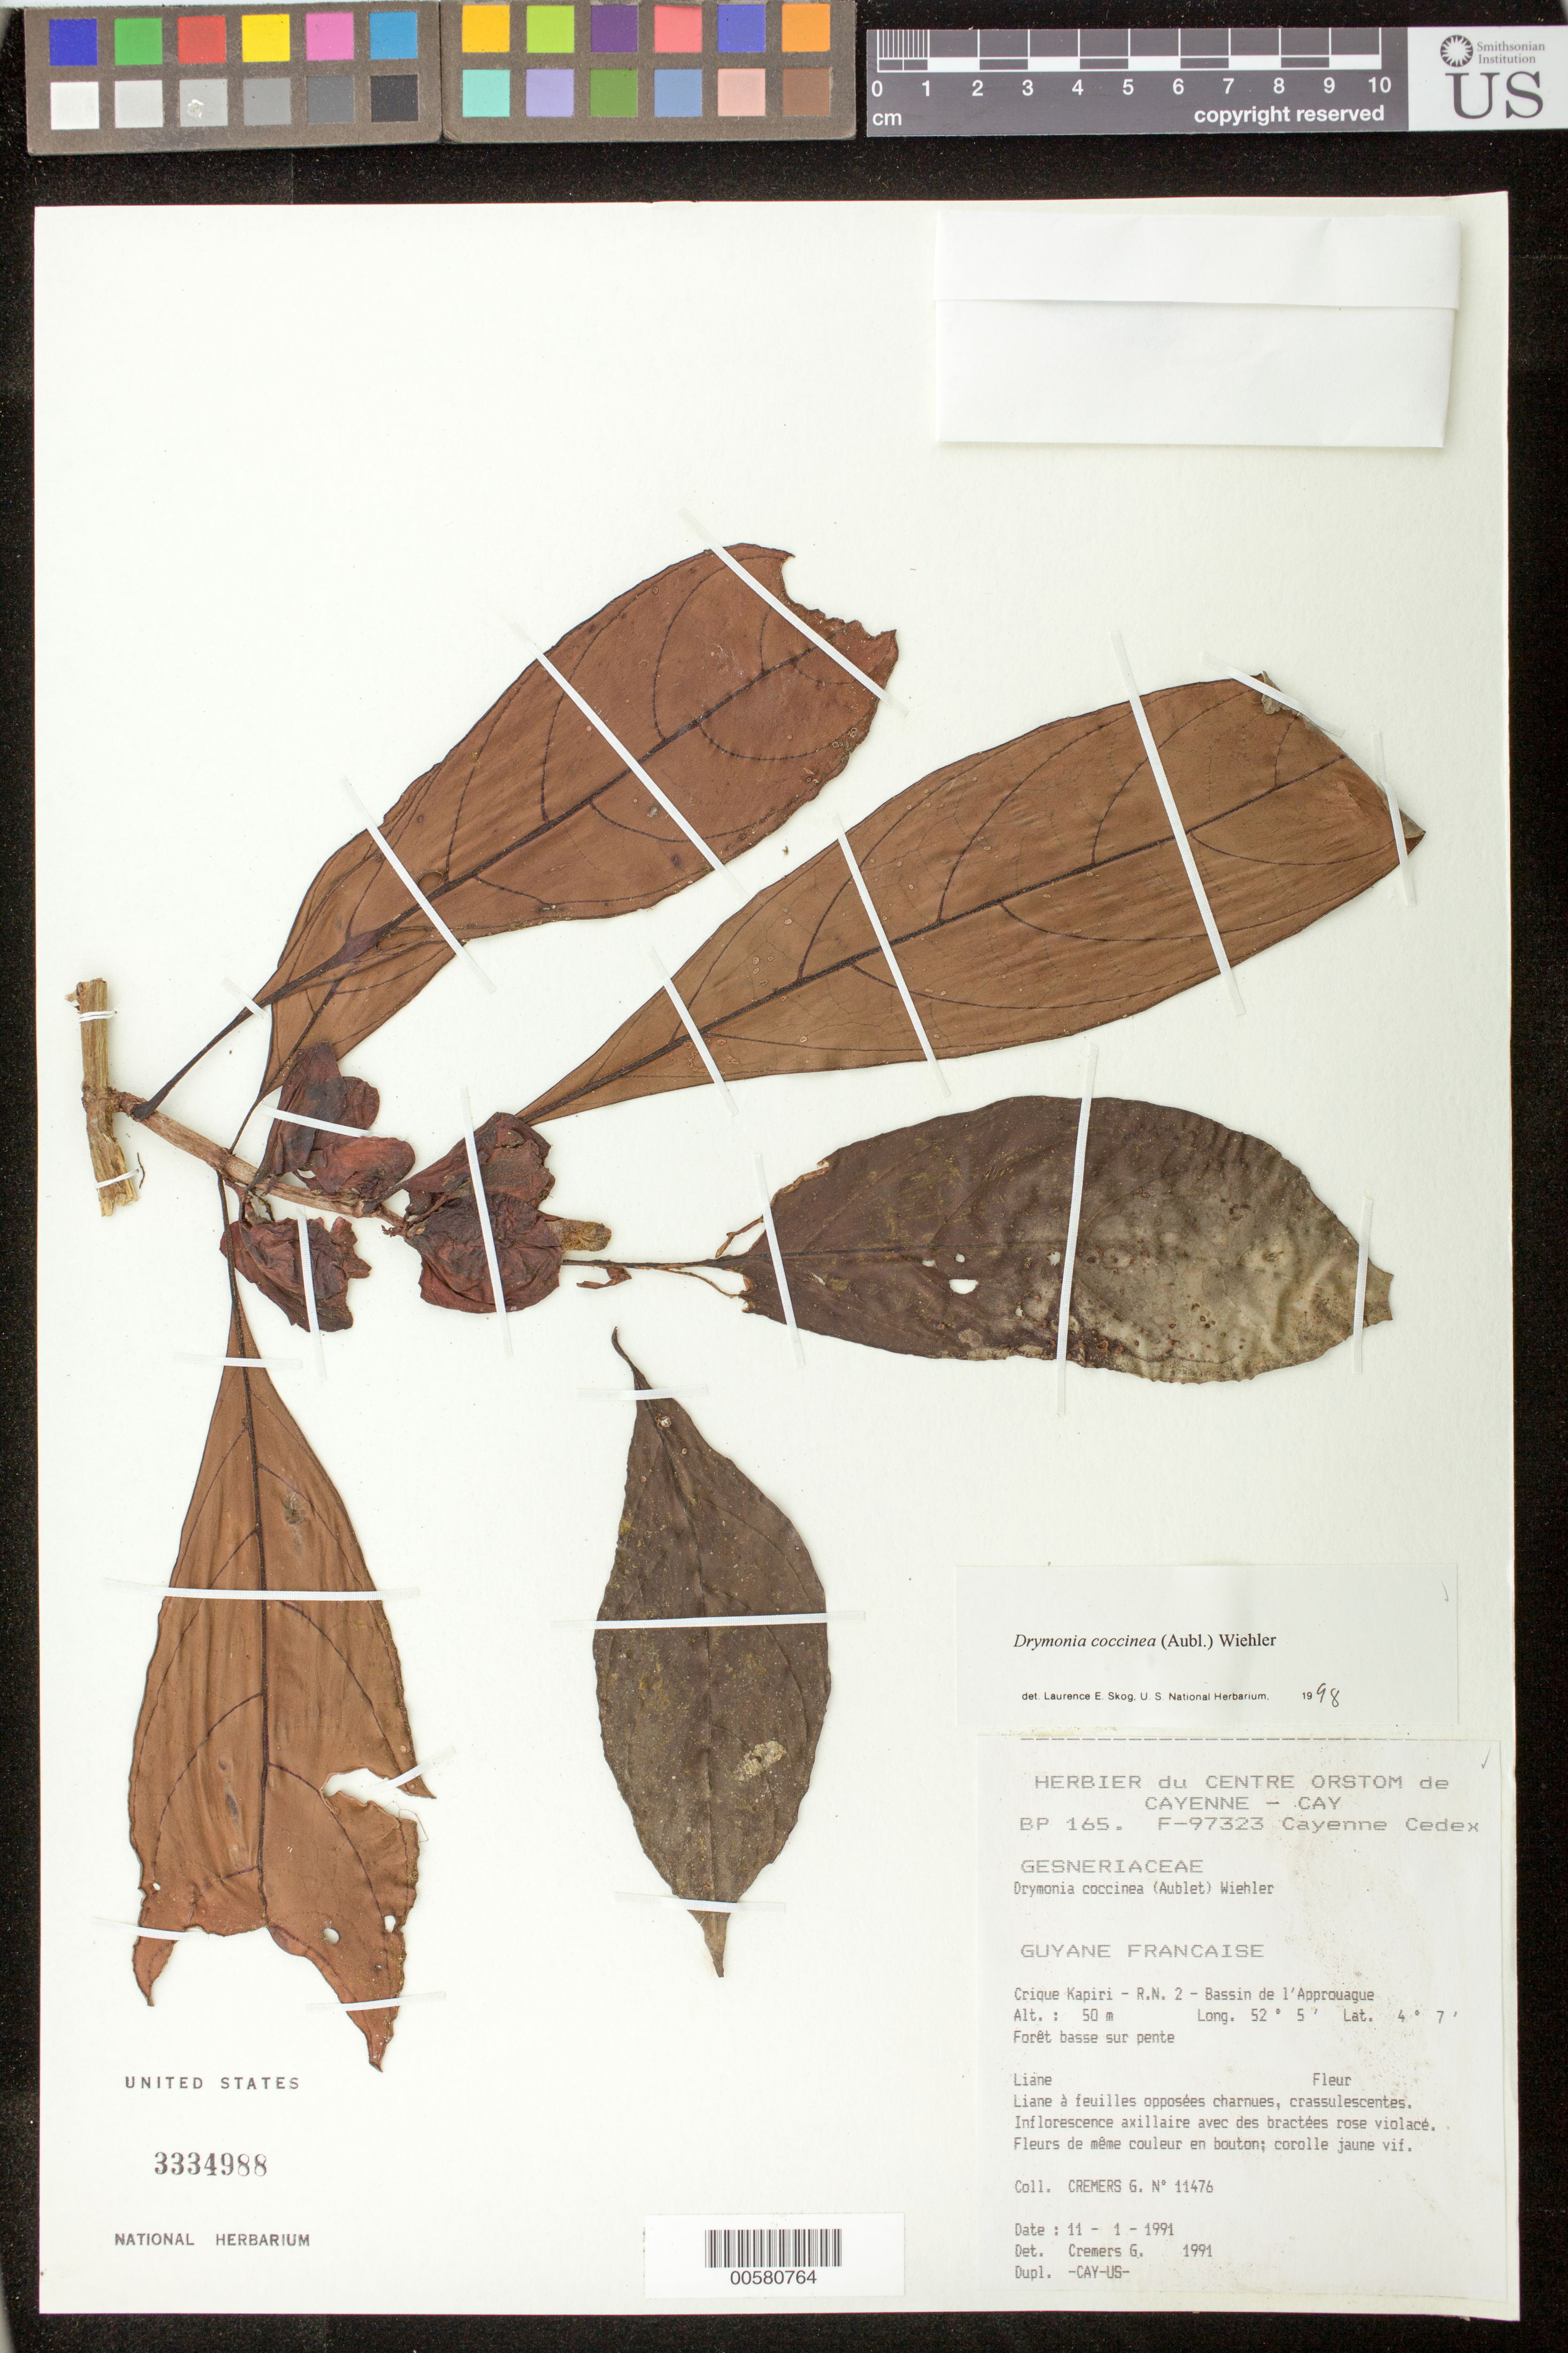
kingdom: Plantae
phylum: Tracheophyta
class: Magnoliopsida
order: Lamiales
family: Gesneriaceae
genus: Drymonia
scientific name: Drymonia coccinea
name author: (Aubl.) Wiehler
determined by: Skog, Laurence E.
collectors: G. Cremers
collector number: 11476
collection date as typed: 11 Jan 1991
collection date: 1991-01-11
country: French Guiana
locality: Crique Kapiri, R.N. 2, bassin de l'Approuague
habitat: Forêt basse sur pente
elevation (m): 50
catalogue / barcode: US 3334988